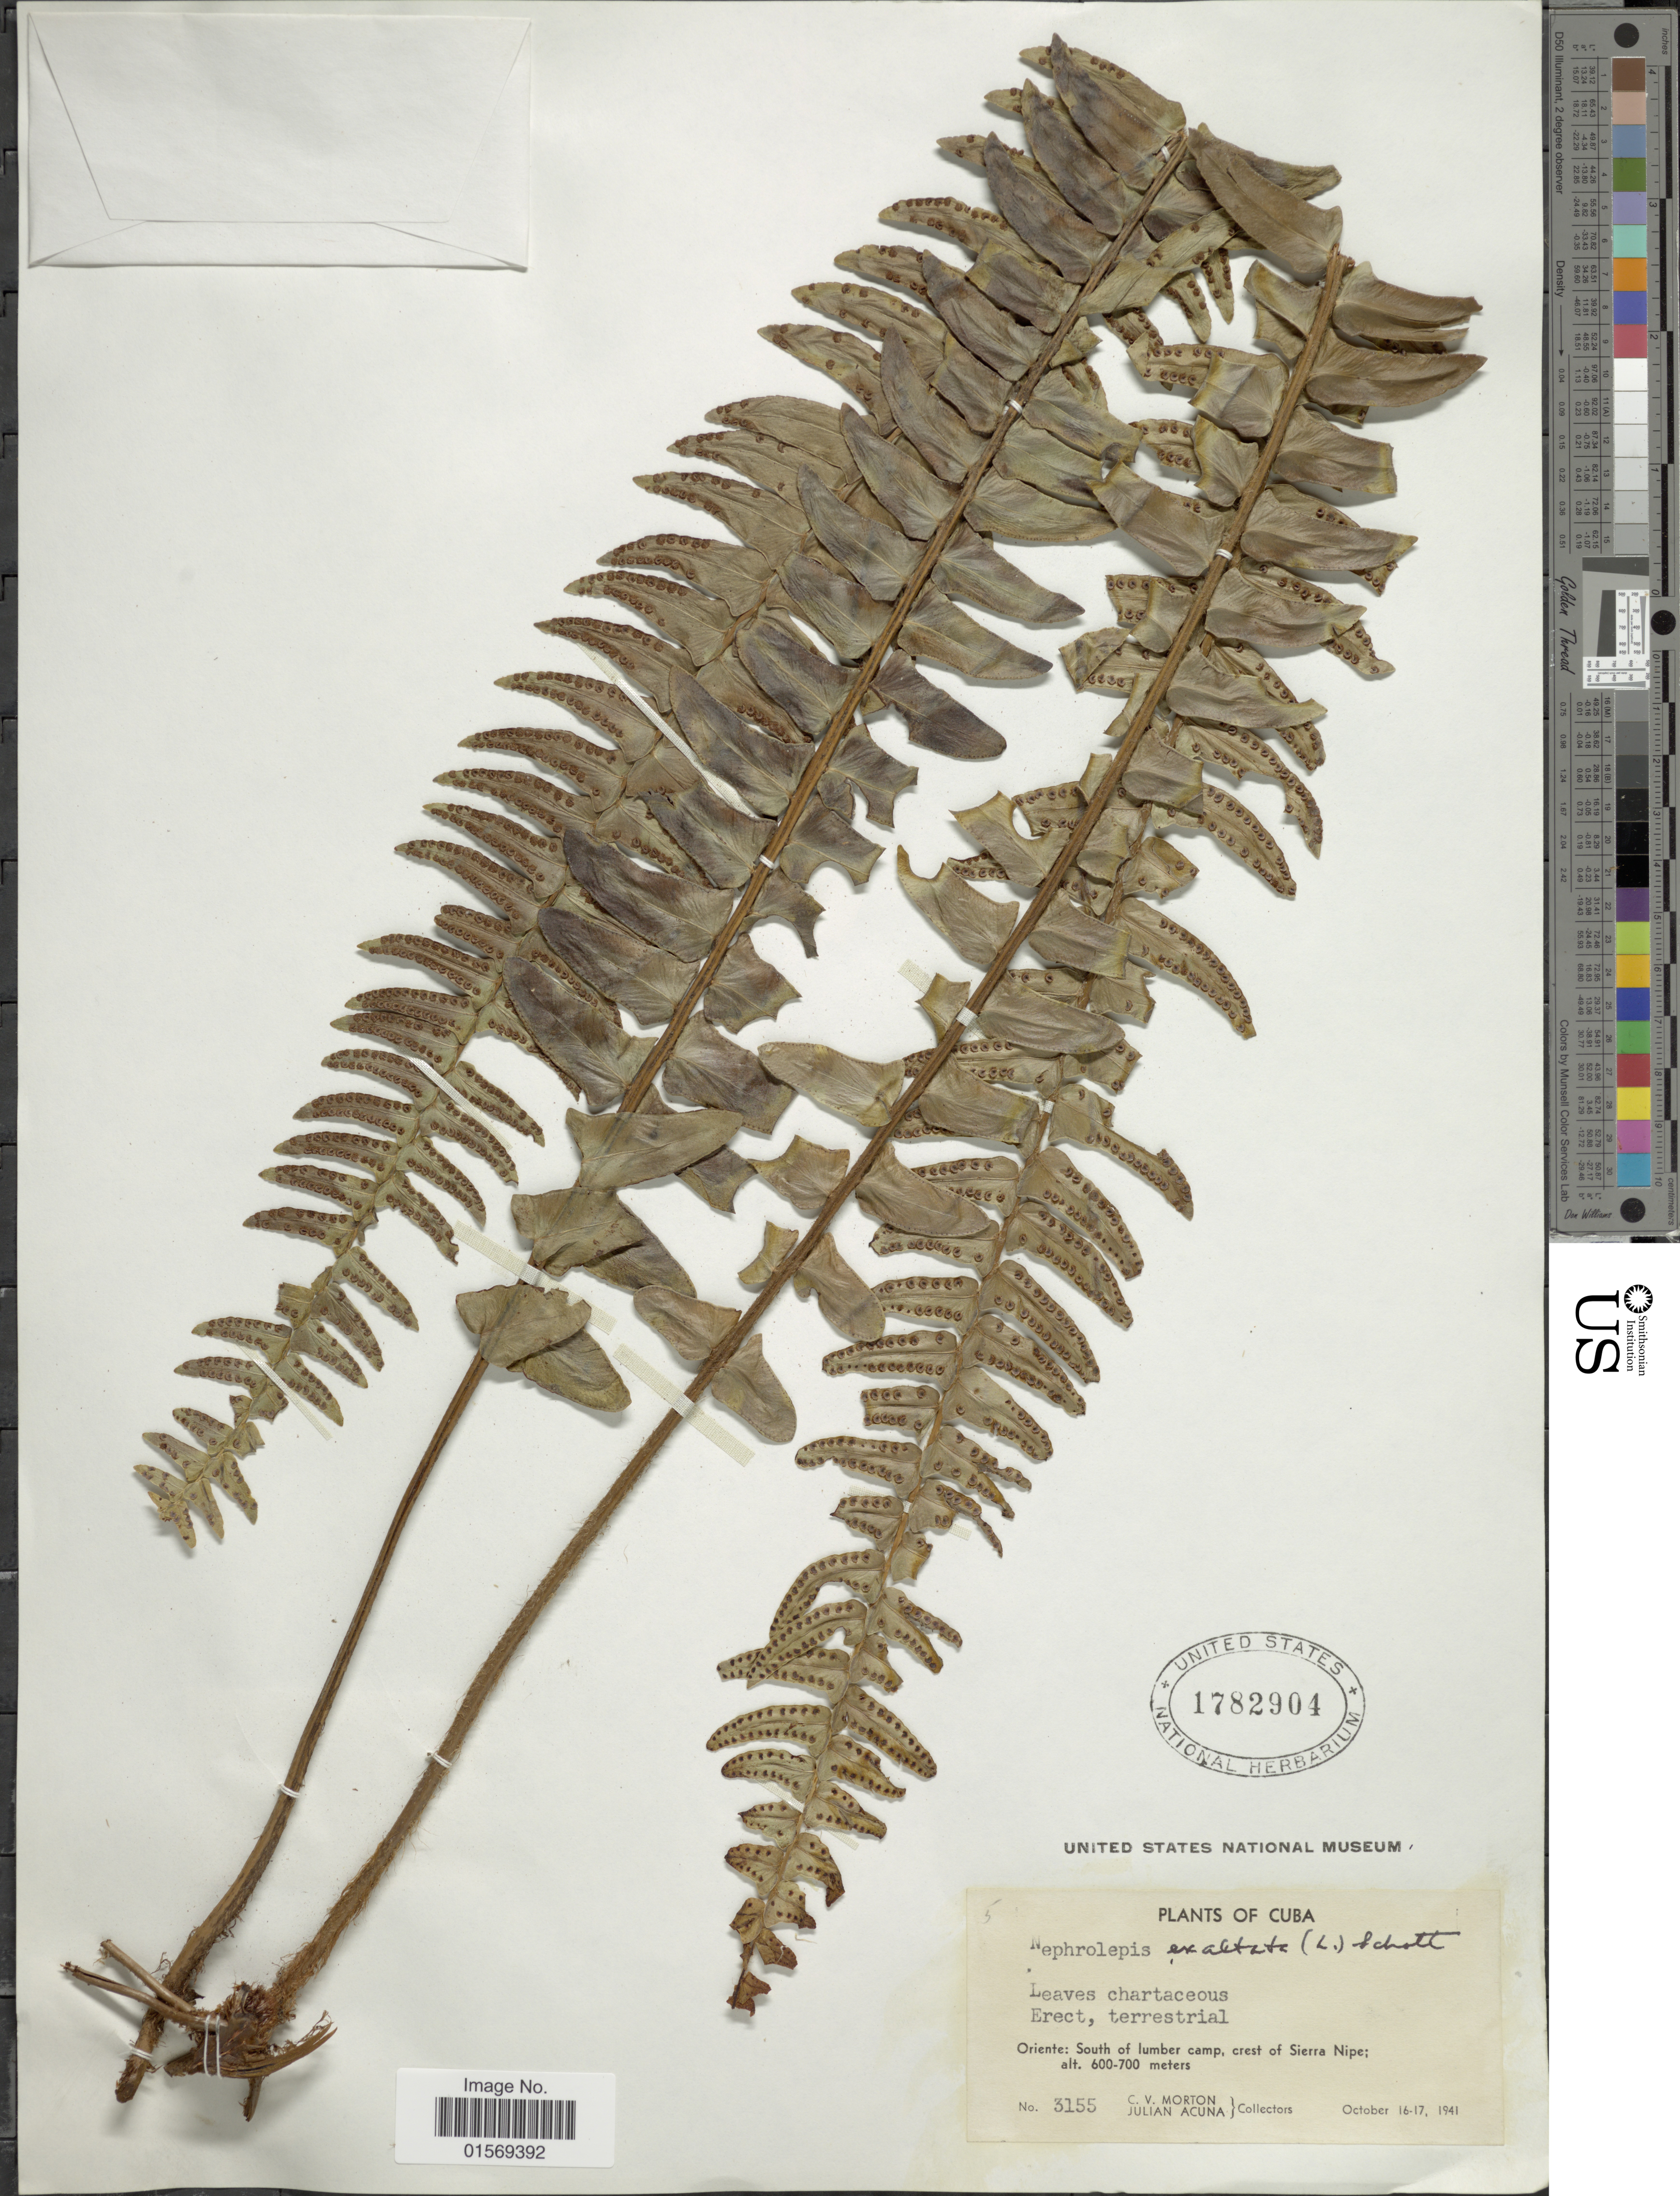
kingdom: Plantae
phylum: Tracheophyta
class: Polypodiopsida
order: Polypodiales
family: Nephrolepidaceae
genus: Nephrolepis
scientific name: Nephrolepis exaltata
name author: (L.) Schott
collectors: C. V. Morton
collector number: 3155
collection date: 1941-10-16/1941-10-17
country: Cuba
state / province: Oriente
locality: Cuba. Oriente: South of lumber camp, crest of Sierra Nipe.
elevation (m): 600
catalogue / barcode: US 1782904